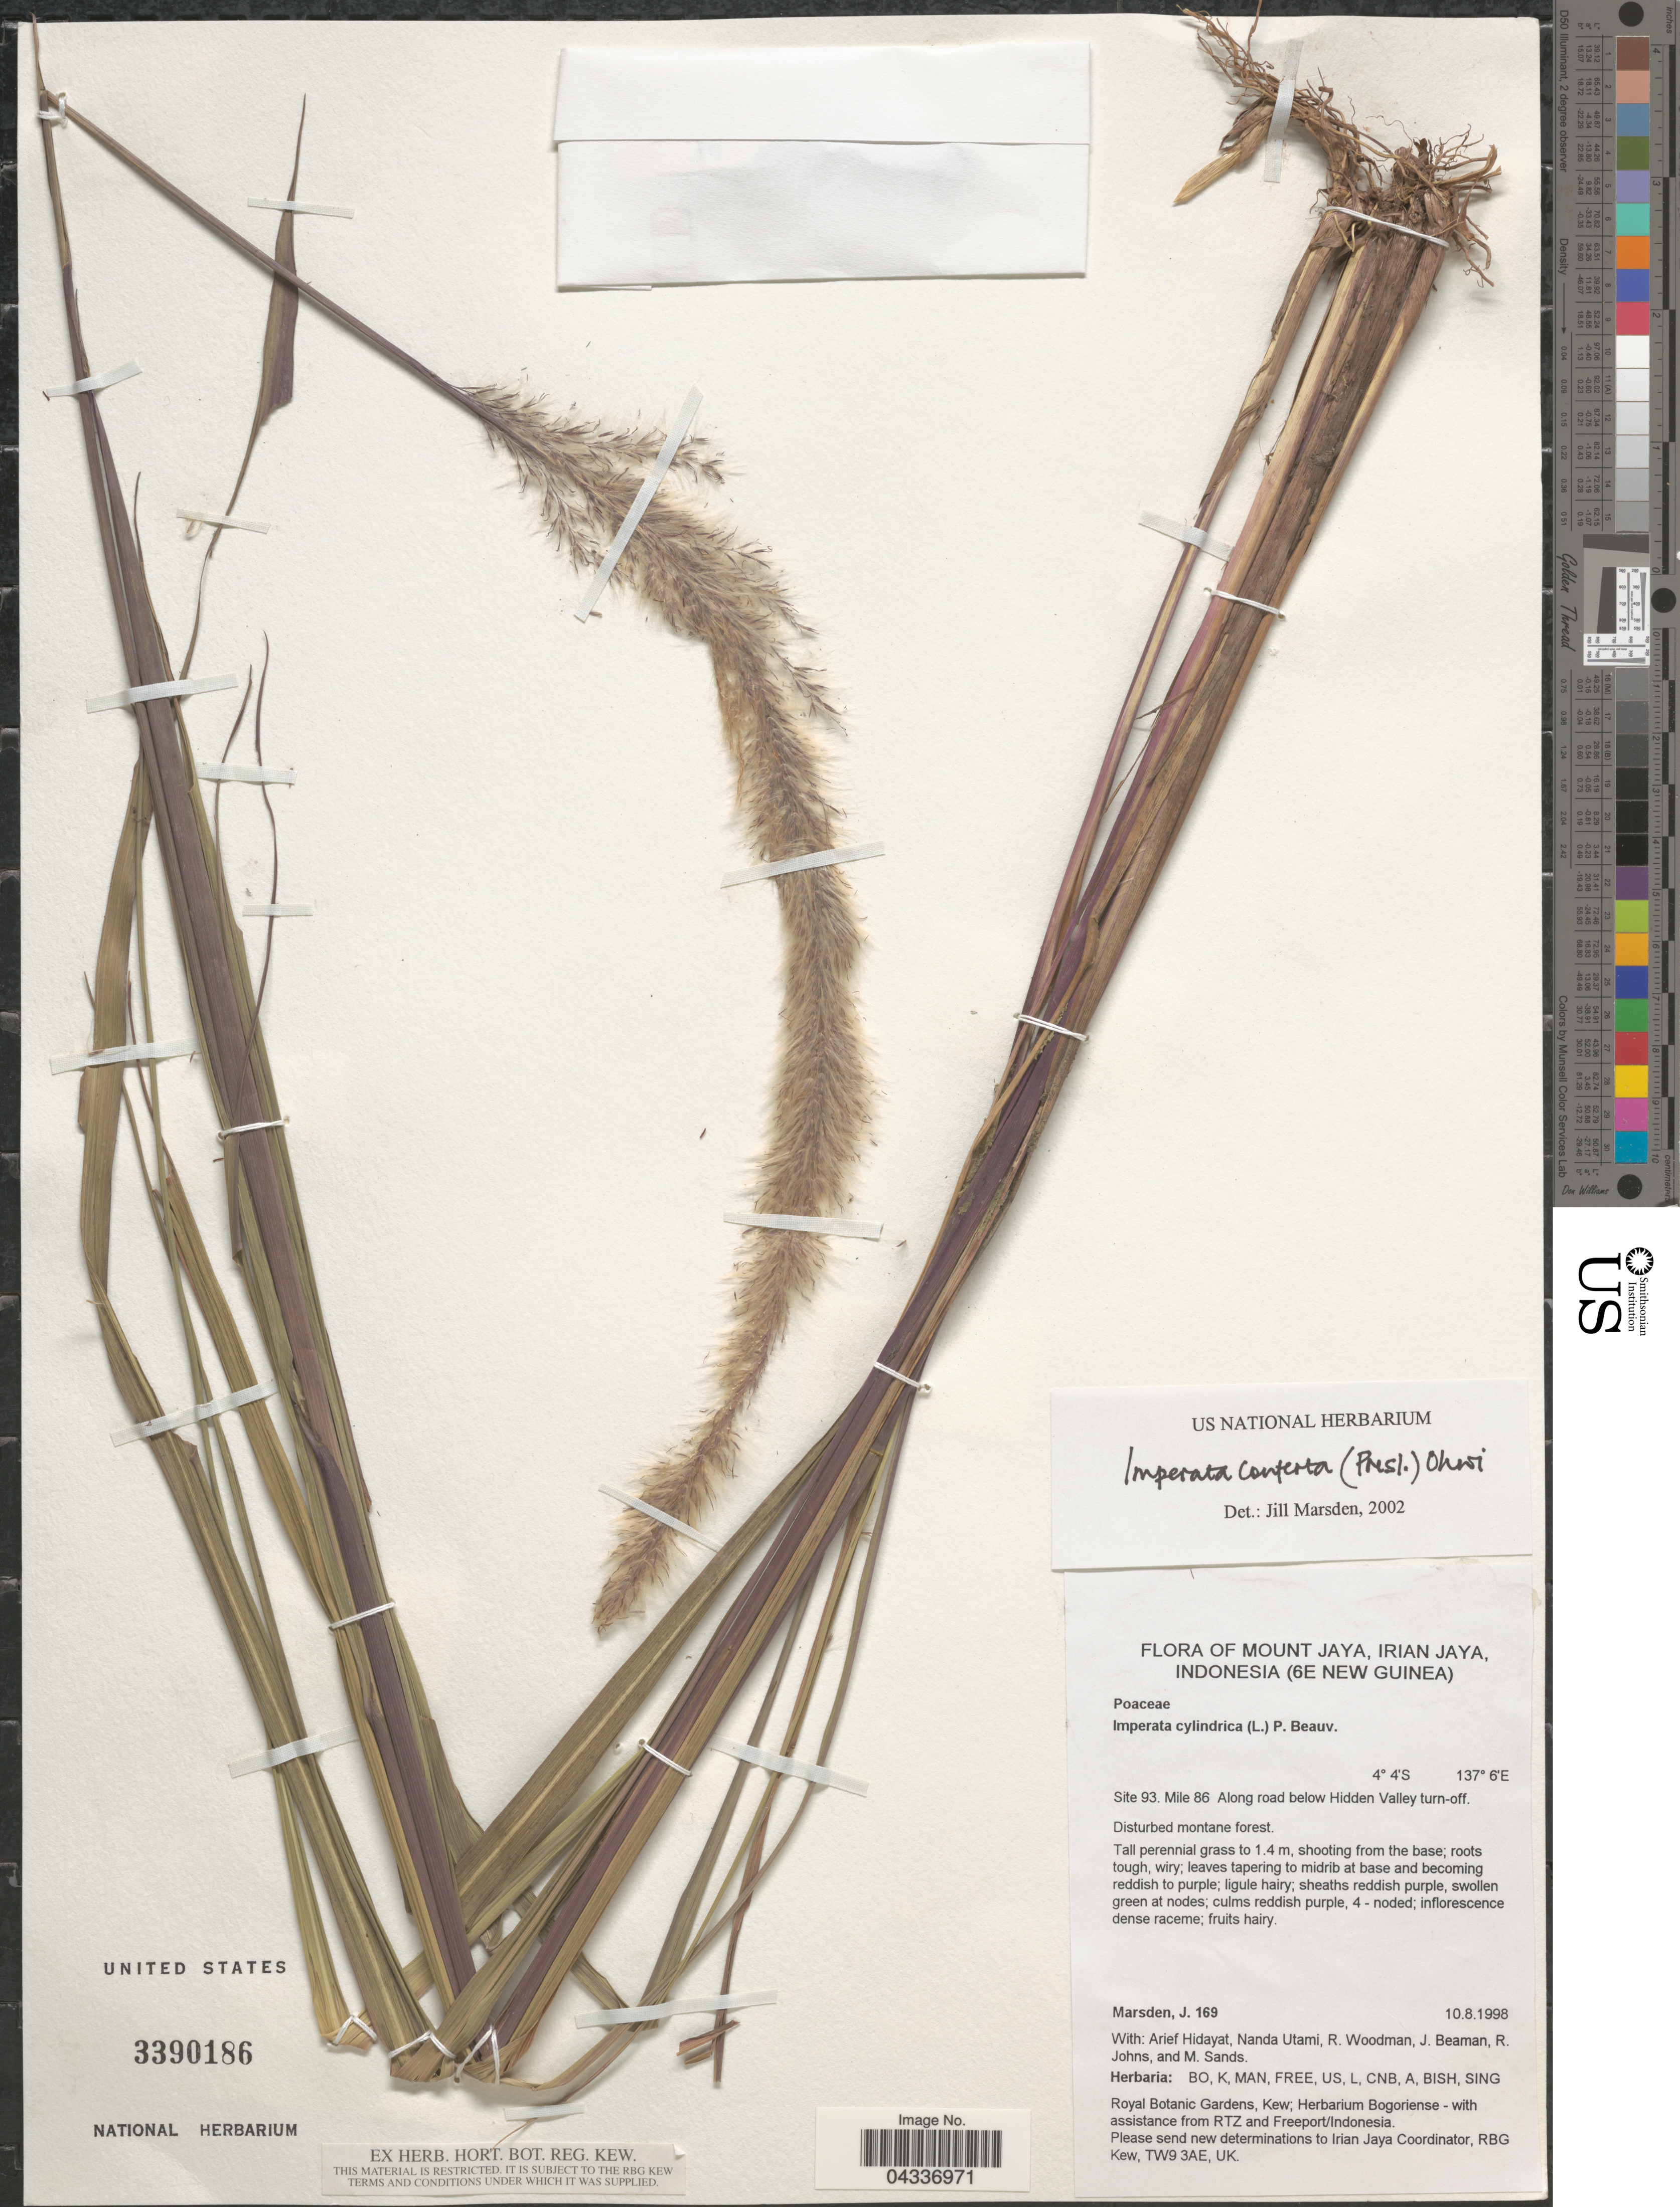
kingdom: Plantae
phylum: Tracheophyta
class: Liliopsida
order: Poales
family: Poaceae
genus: Imperata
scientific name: Imperata conferta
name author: (J. Presl) Ohwi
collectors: J. Marsden, A. Hidayat, N. Utami & R. Woodman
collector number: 169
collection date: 1998-08-10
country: Indonesia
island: New Guinea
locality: Mount Jaya, Irian Jaya, (6E New Guinea). Site 93. Mile 86 Along road below Hidden Valley turn-off.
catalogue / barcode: US 3390186